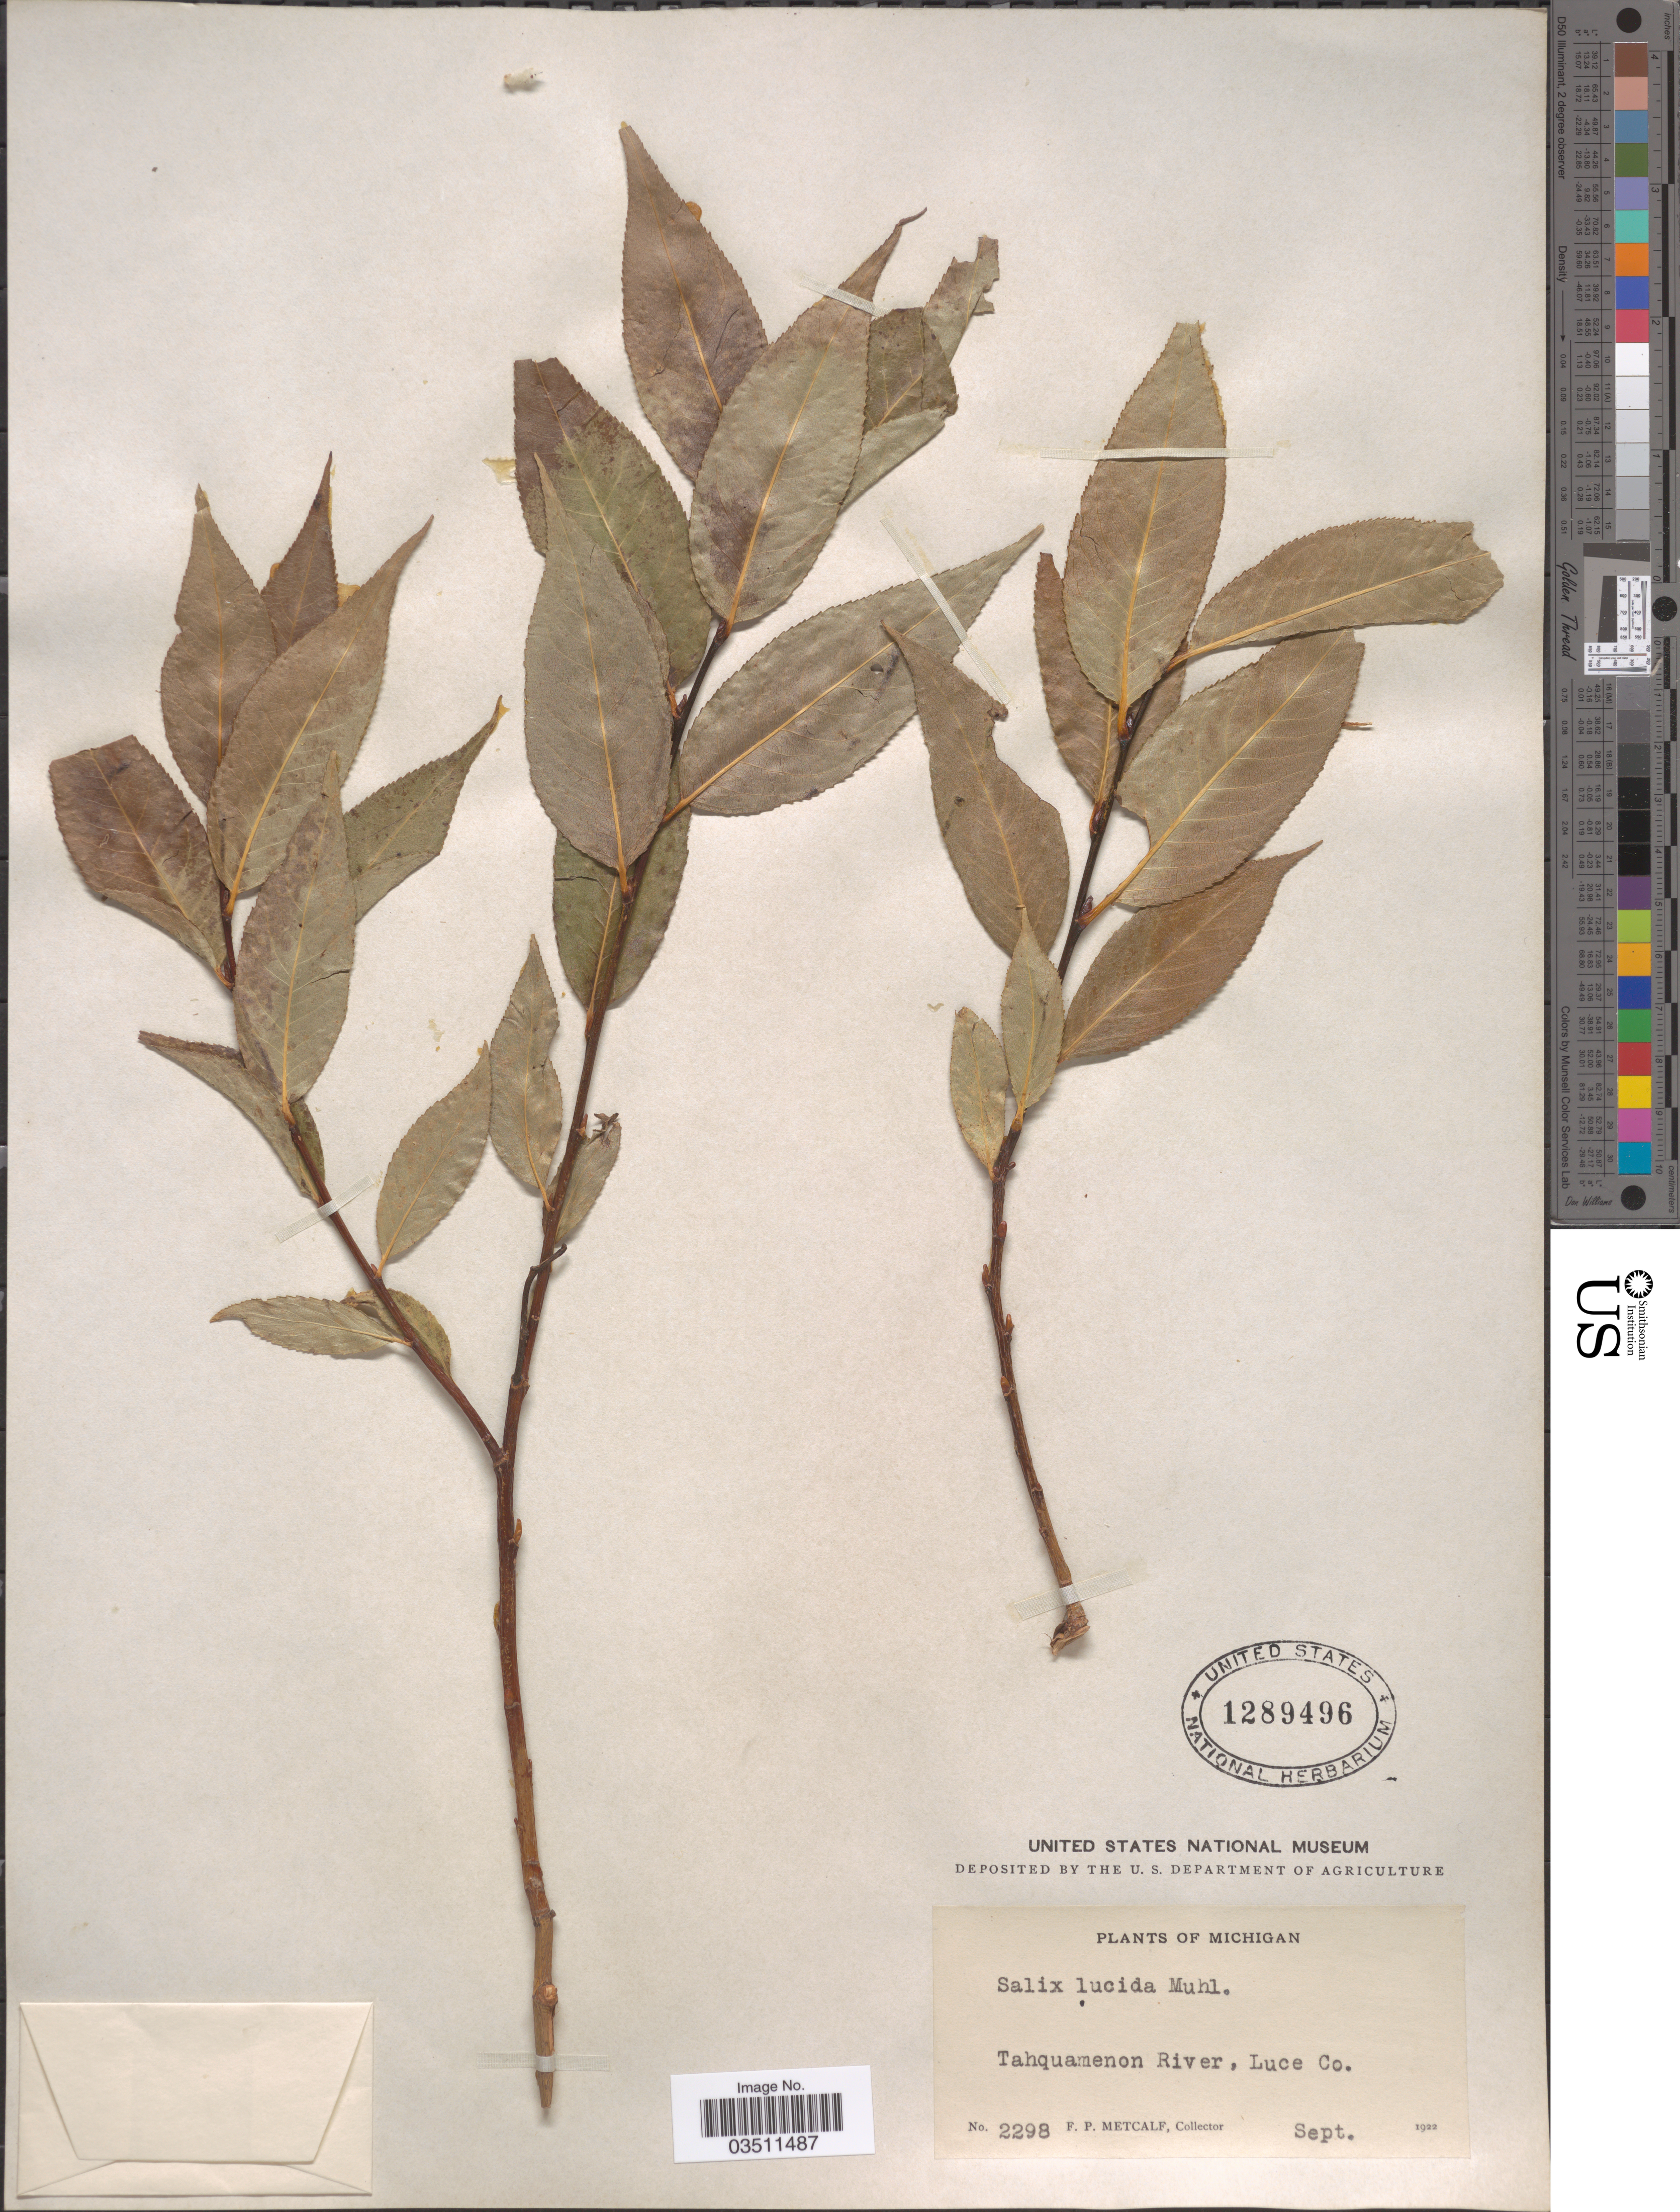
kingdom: Plantae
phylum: Tracheophyta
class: Magnoliopsida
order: Malpighiales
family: Salicaceae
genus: Salix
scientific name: Salix lucida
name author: Muhl.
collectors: F. Metcalf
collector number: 2298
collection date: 1922-09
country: United States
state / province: Michigan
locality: Tahquamenon River, Luce Co.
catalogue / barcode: US 1289496